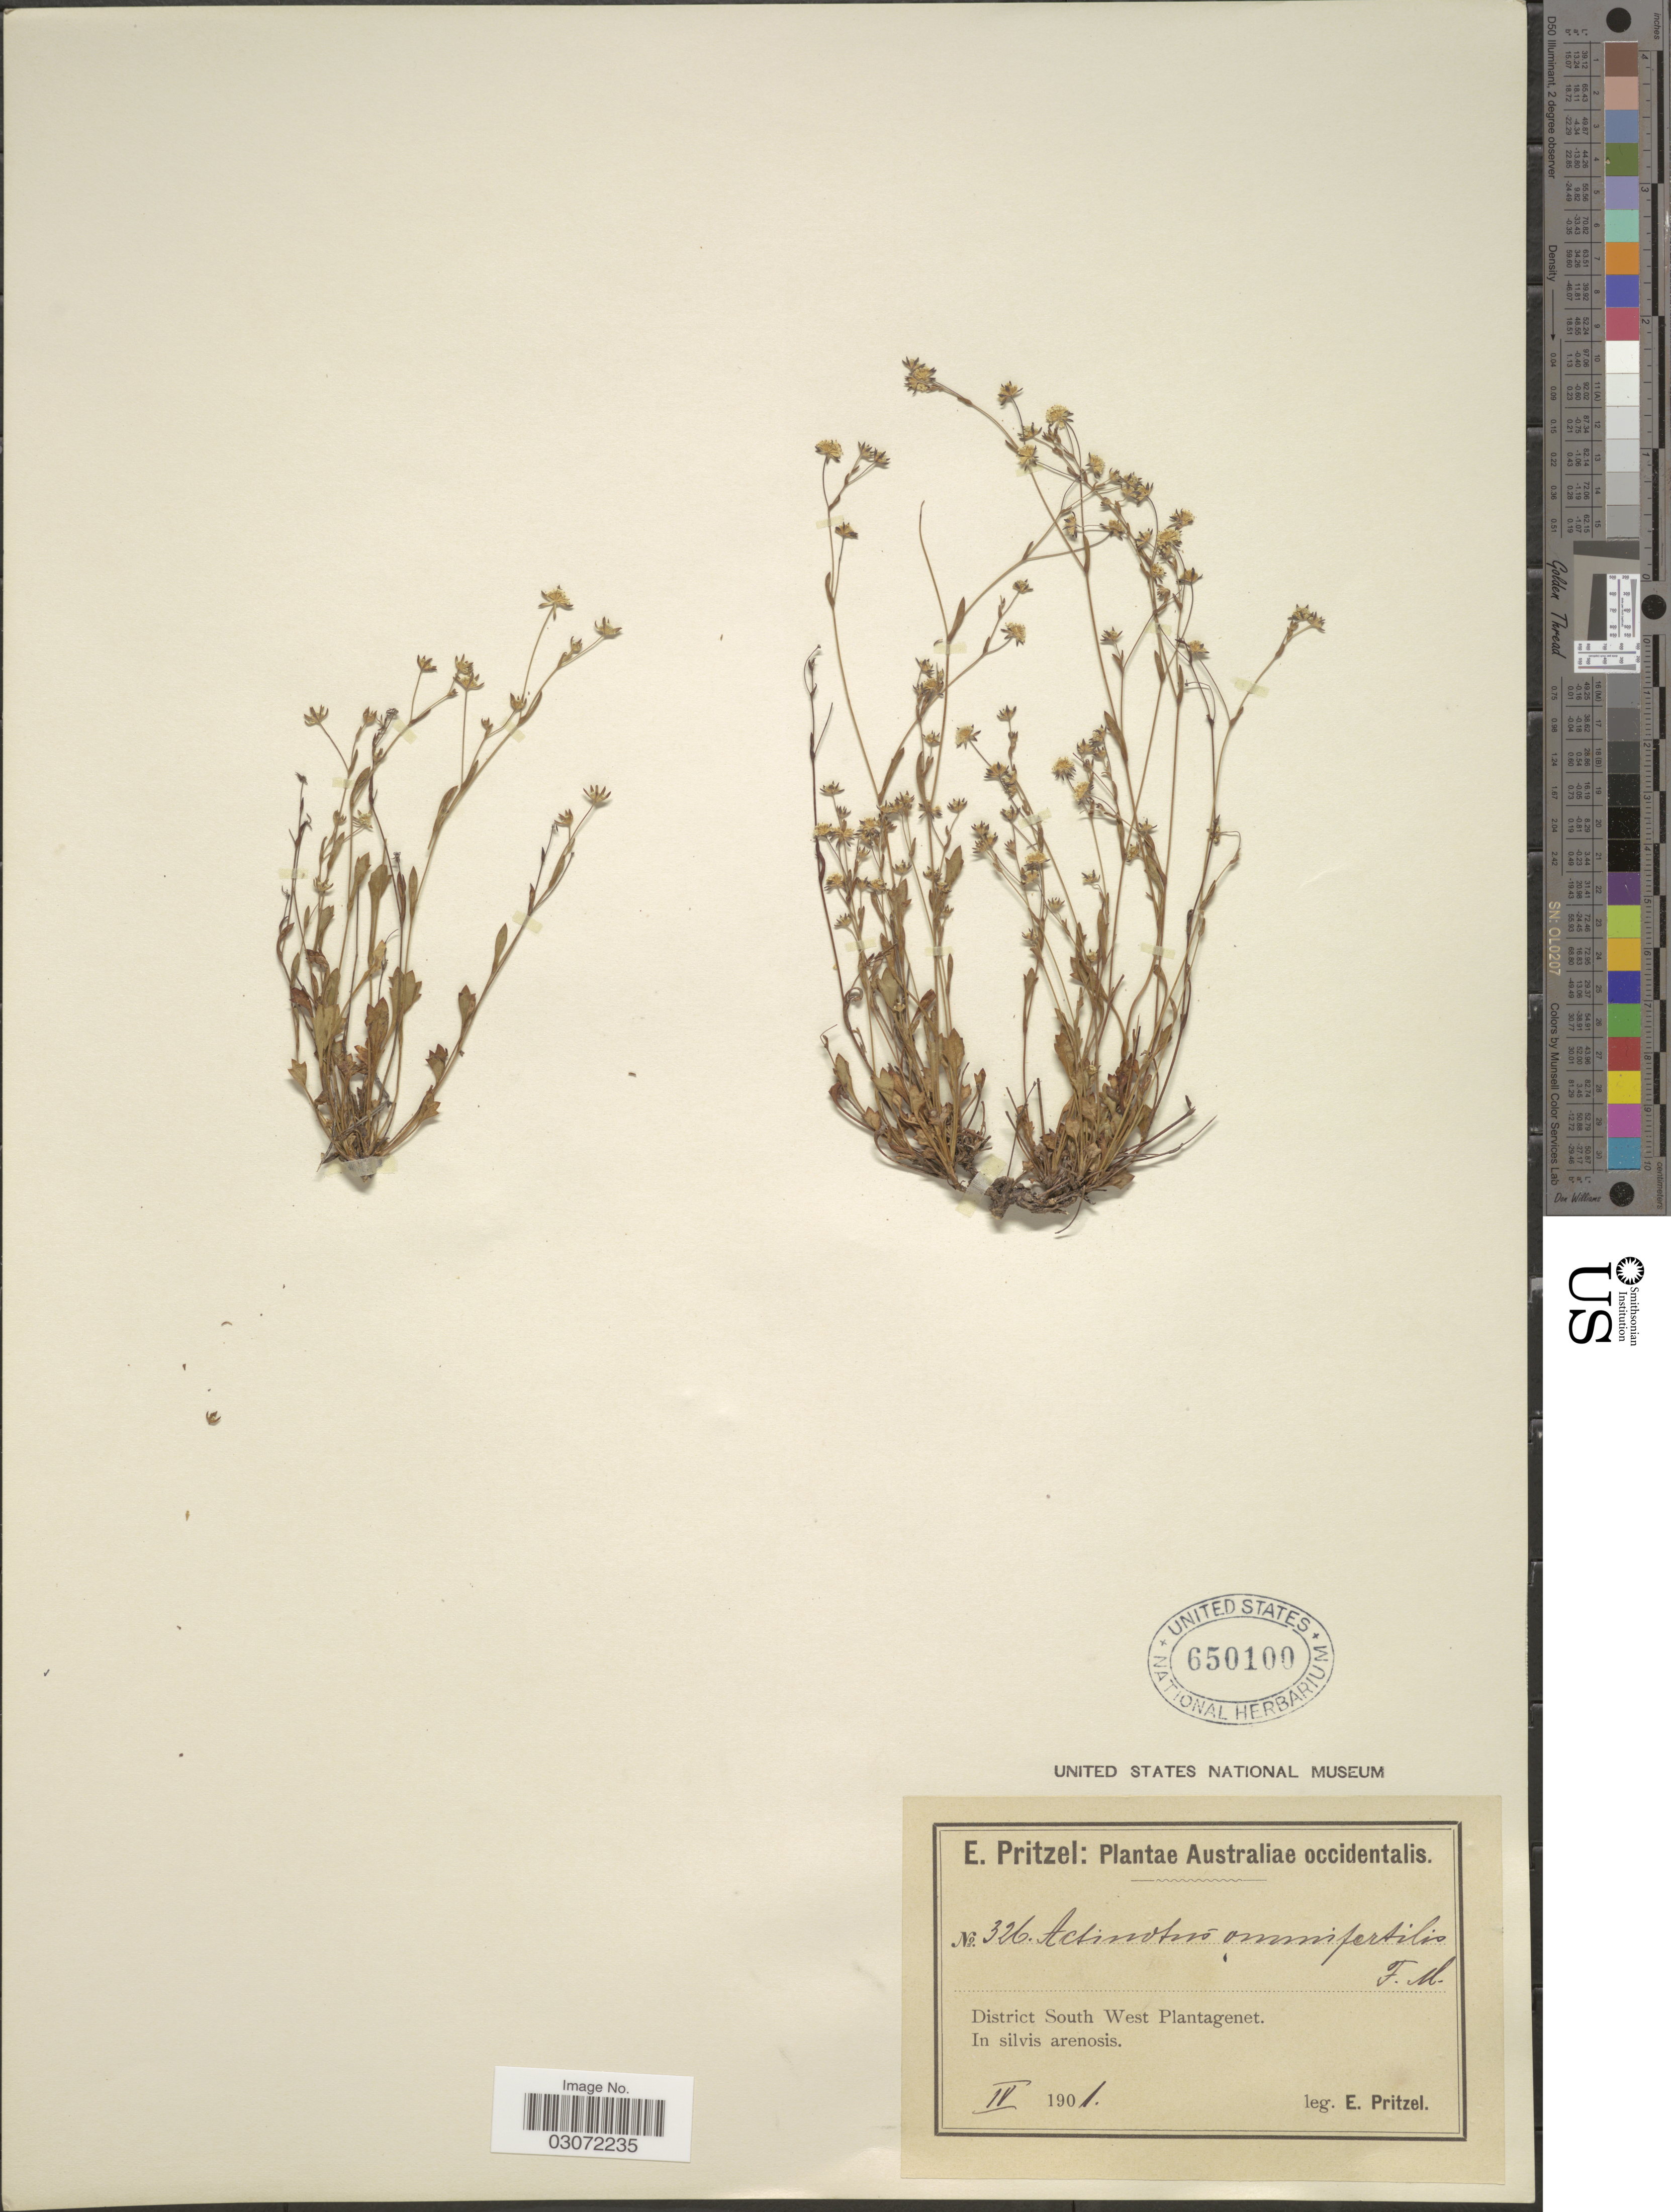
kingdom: Plantae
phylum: Tracheophyta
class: Magnoliopsida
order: Apiales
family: Apiaceae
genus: Actinotus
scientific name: Actinotus omnifertilis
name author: (F. Muell.) Benth.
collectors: E. G. Pritzel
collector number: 326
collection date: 1901-04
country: Australia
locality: Australiae occidentalis. District South West Plantagenet.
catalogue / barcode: US 650100